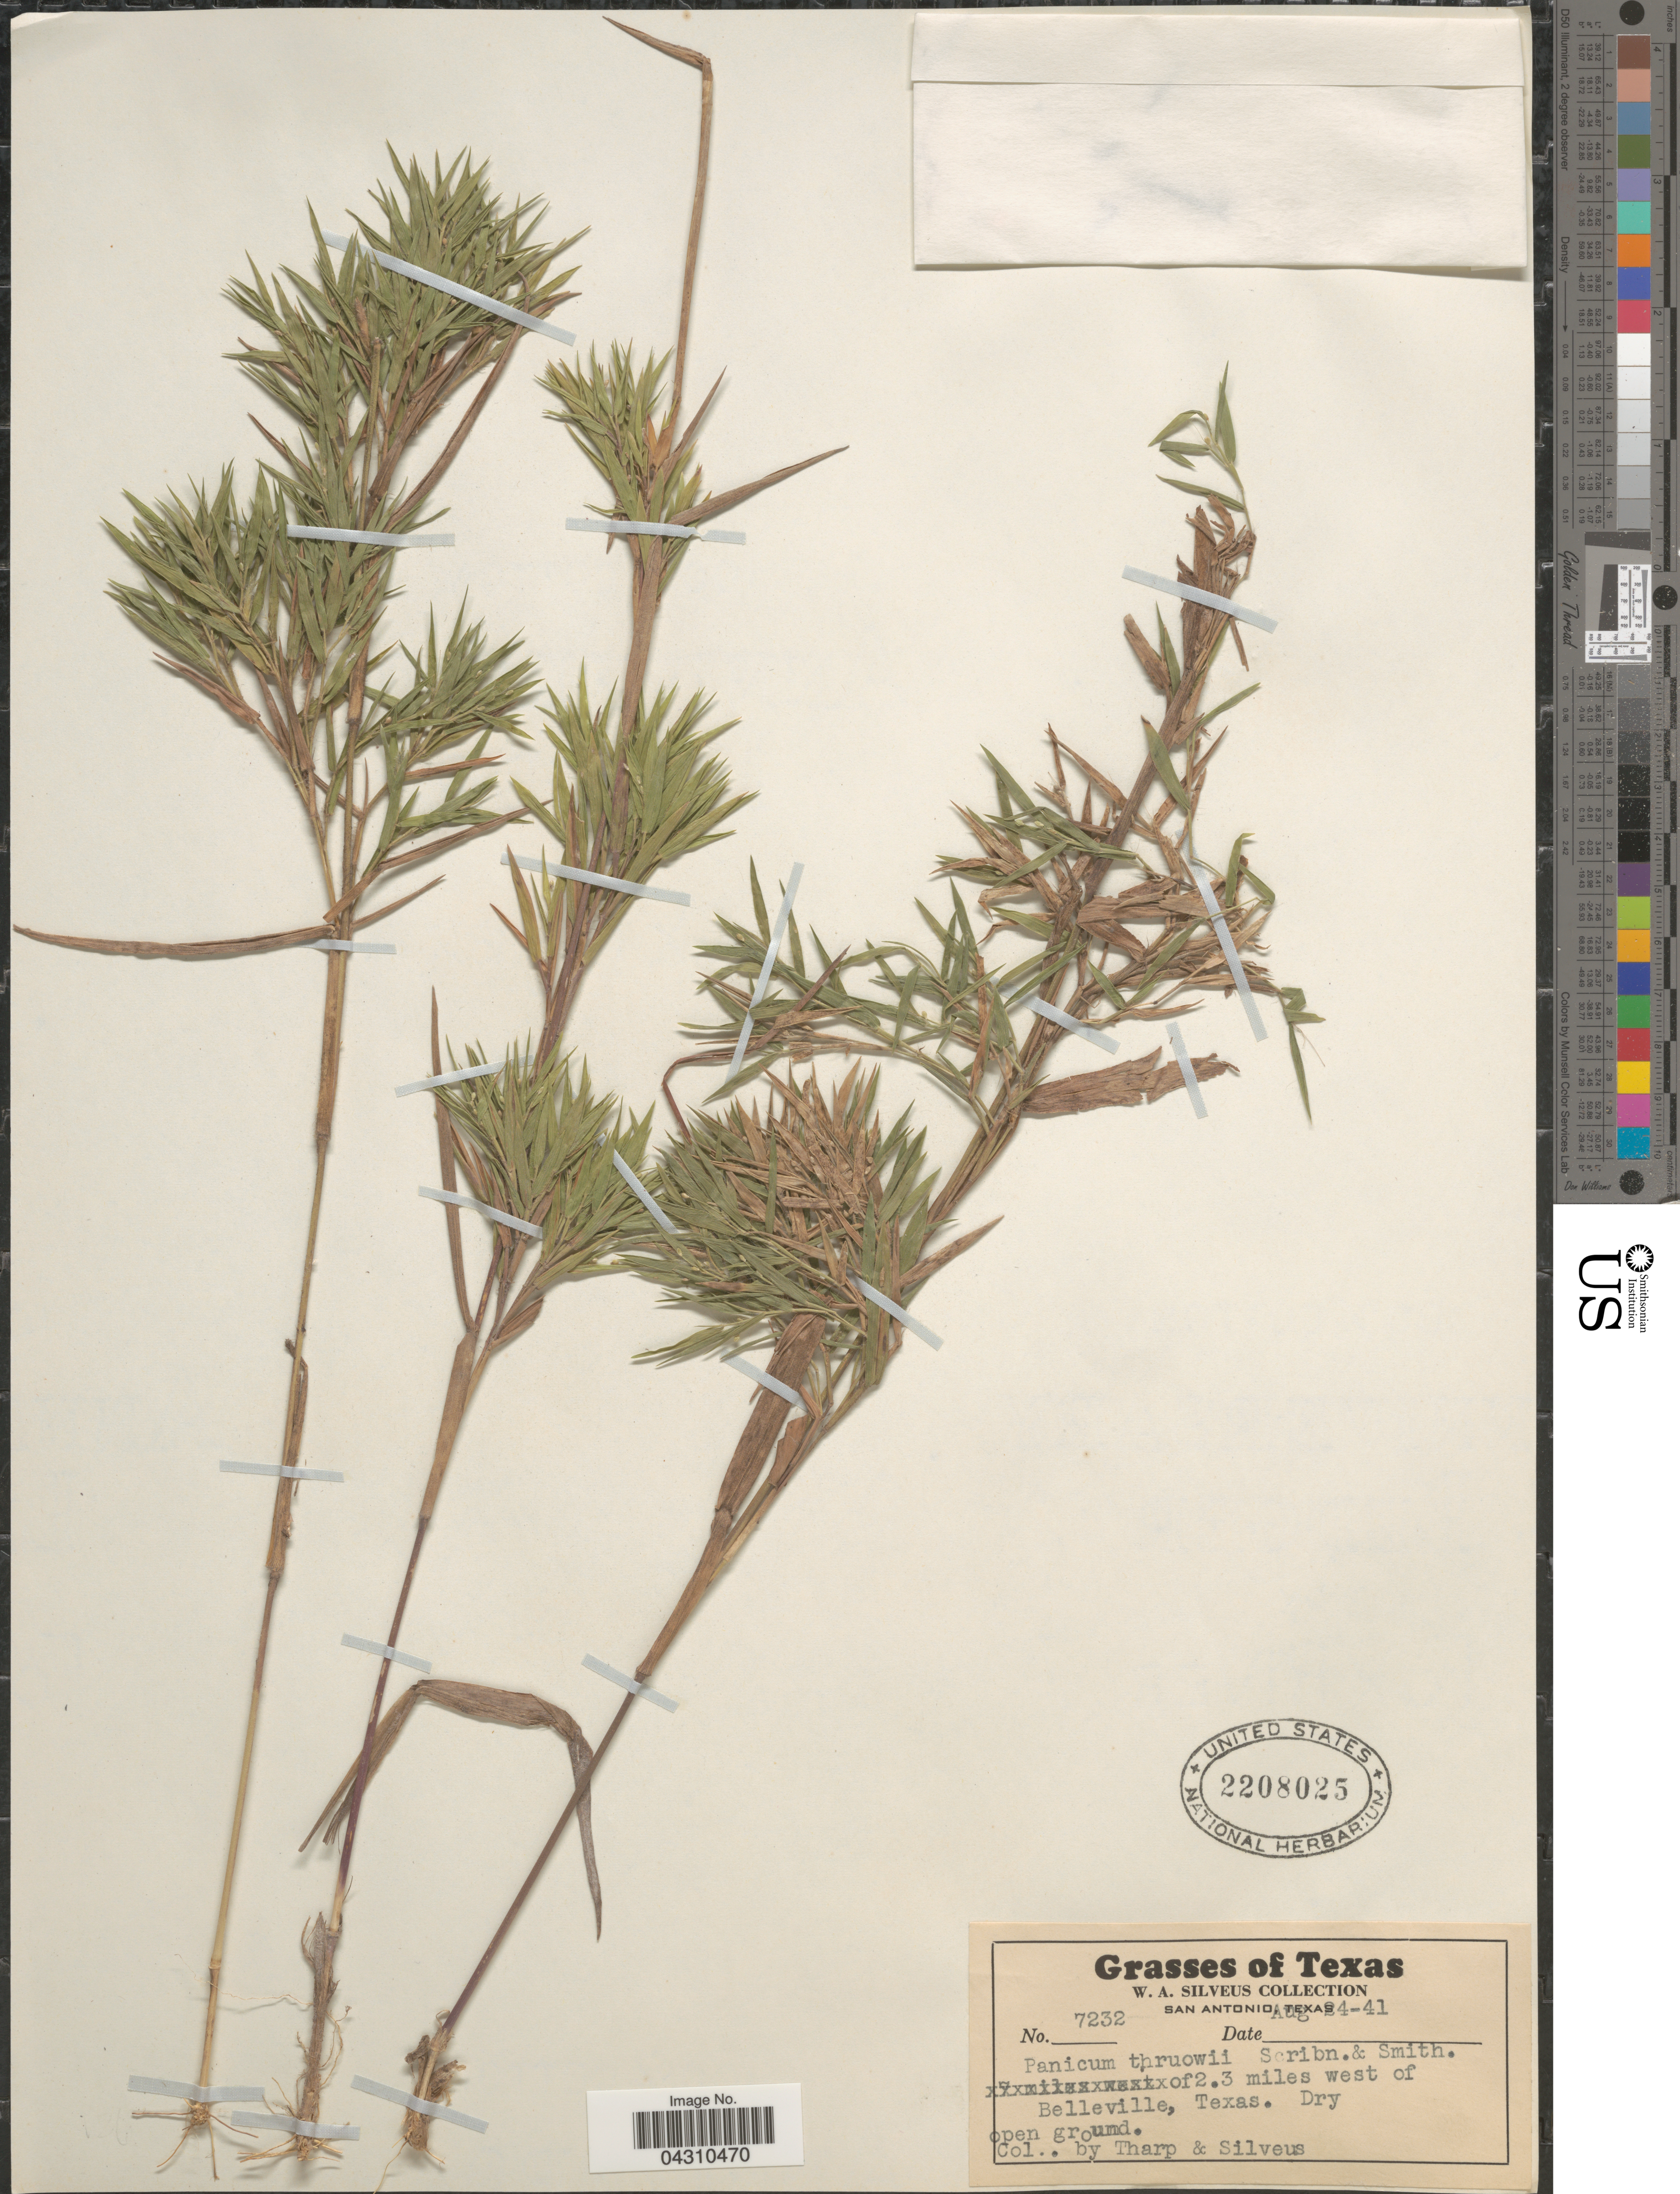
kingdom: Plantae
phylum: Tracheophyta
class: Liliopsida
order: Poales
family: Poaceae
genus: Dichanthelium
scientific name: Dichanthelium acuminatum var. acuminatum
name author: (Sw.) Gould & C.A. Clark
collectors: Tharp, -- & W. Silveus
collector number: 7232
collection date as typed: Transcribed d/m/y: 24/8/41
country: United States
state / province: Texas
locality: Of2.3 miles west of Belleville.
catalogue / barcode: US 2208025